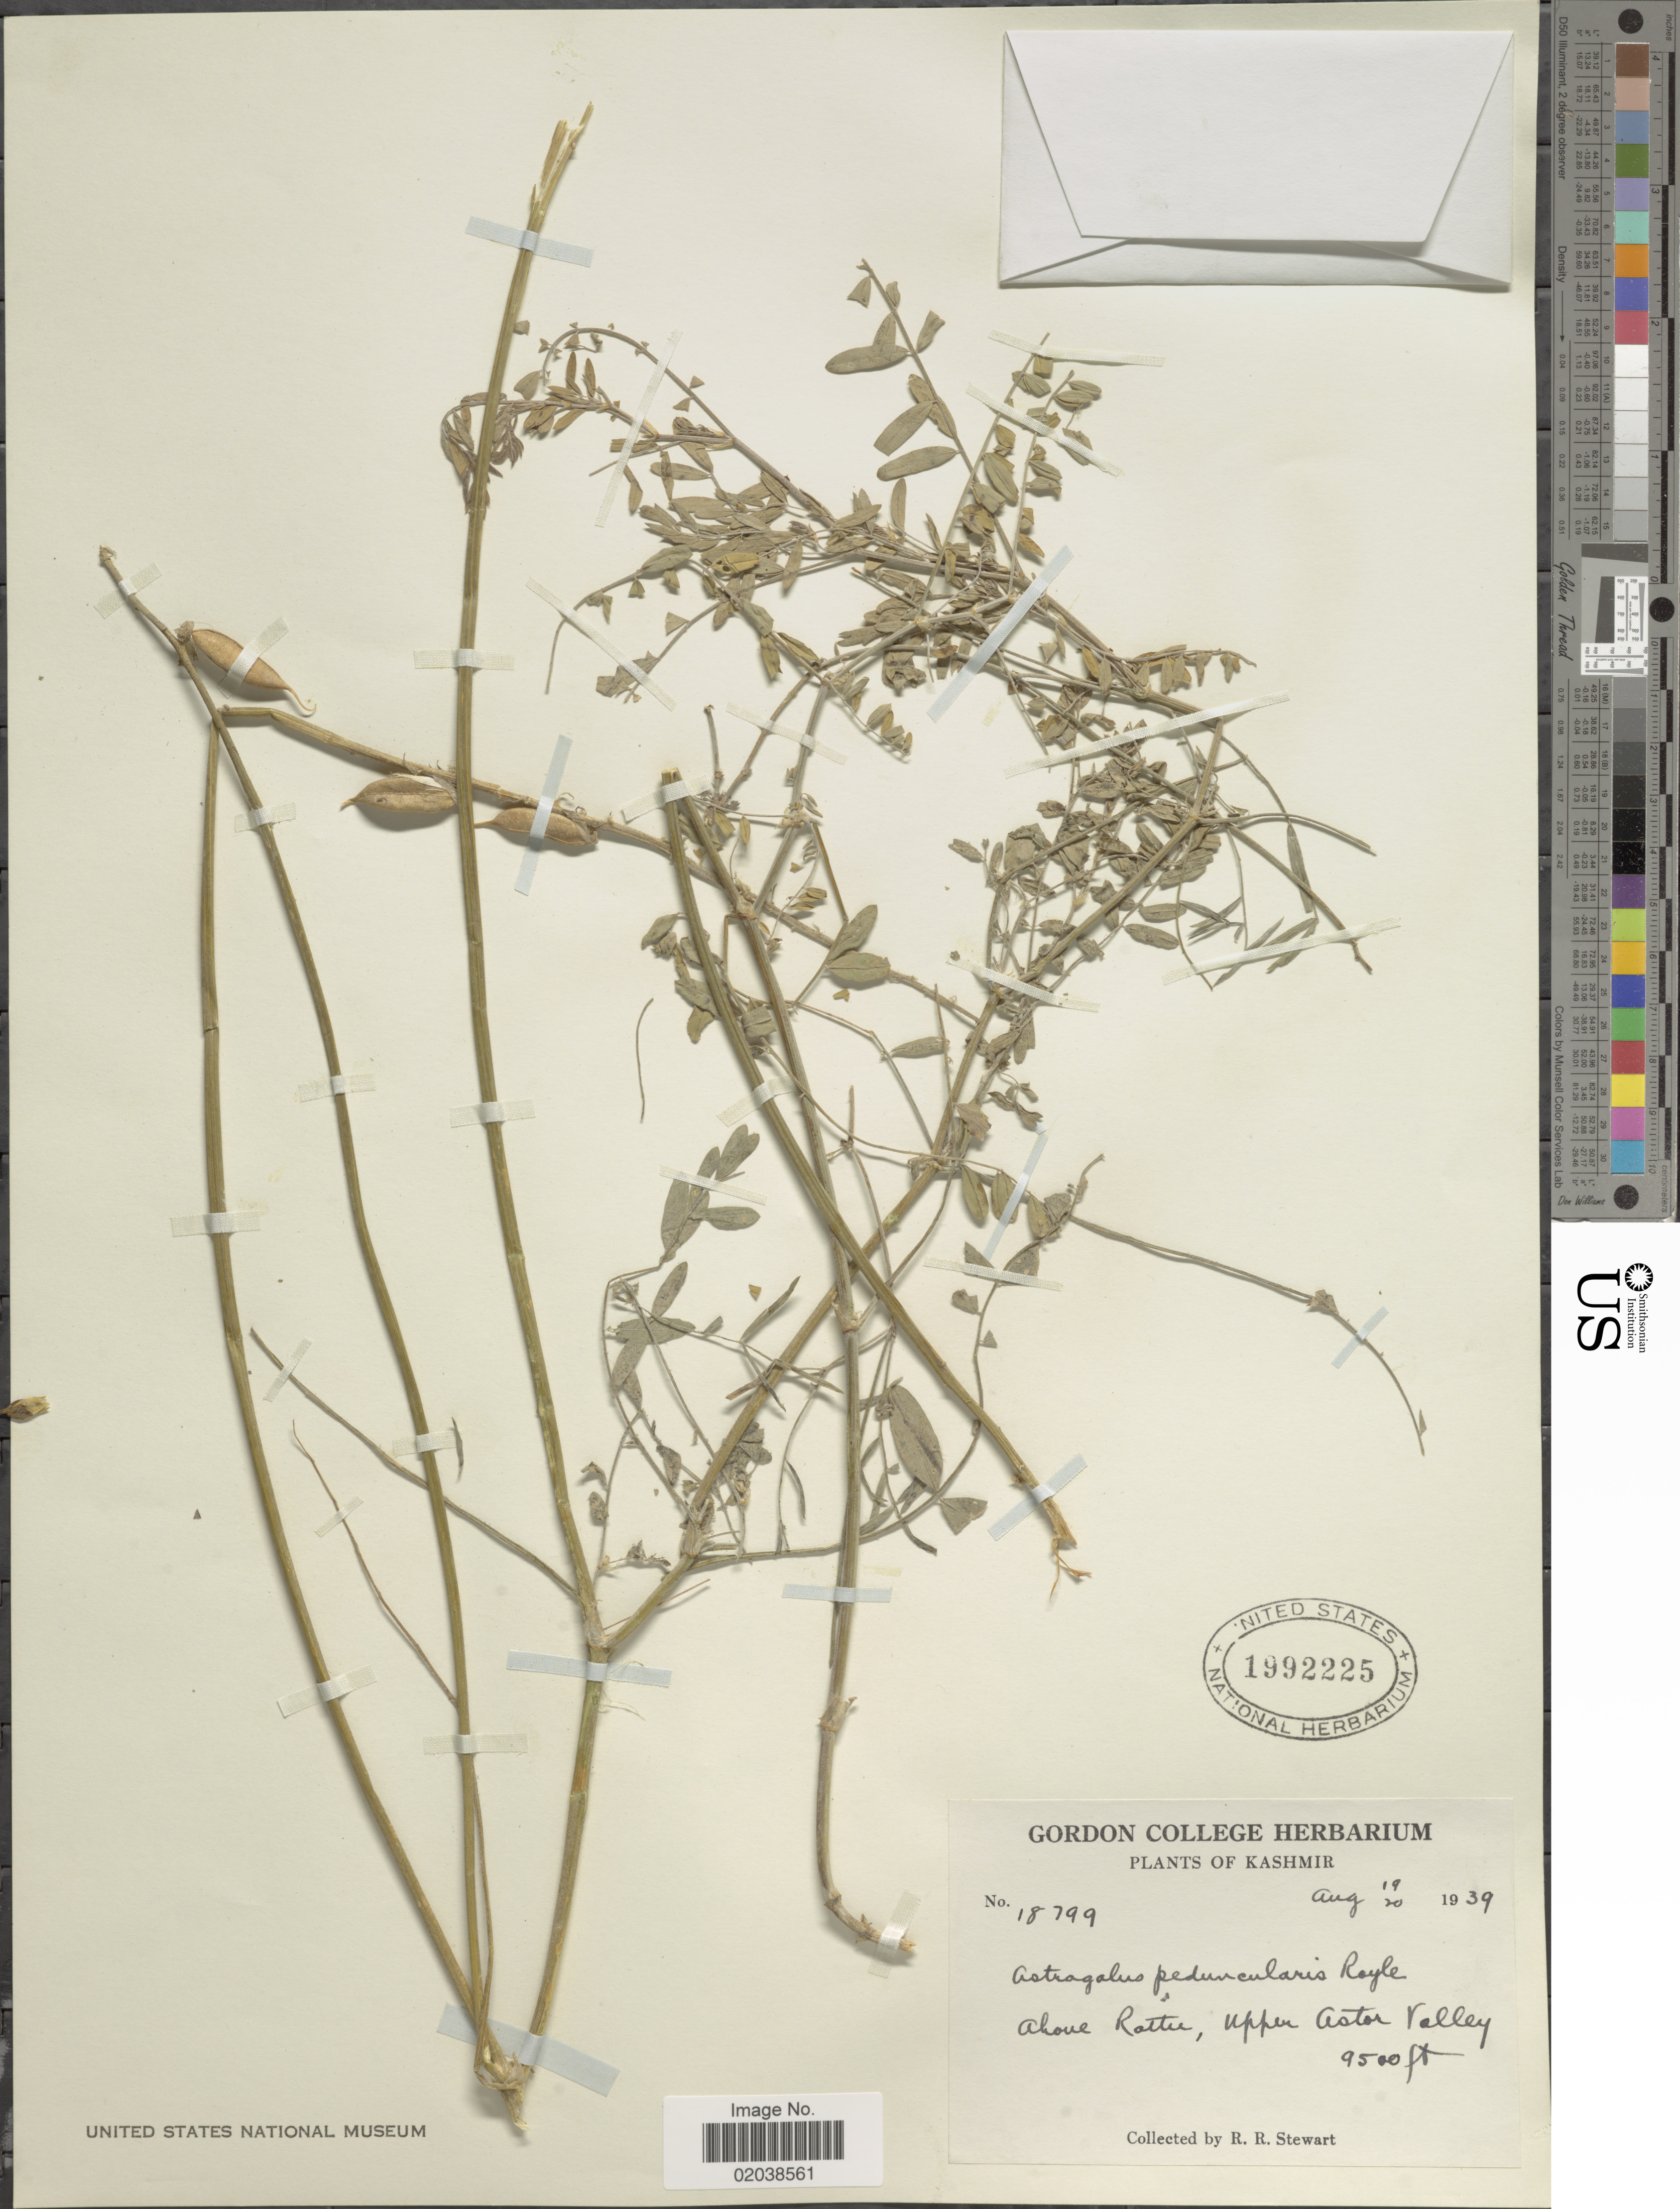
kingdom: Plantae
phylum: Tracheophyta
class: Magnoliopsida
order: Fabales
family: Fabaceae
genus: Astragalus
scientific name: Astragalus peduncularis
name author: Royle ex Benth.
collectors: R. R. Stewart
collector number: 18799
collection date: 1939-08-19/1939-08-20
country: Pakistan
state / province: Gilgit-Baltistan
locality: Kashmir. Above Rattu, Upper Astor Valley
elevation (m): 2896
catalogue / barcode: US 1992225